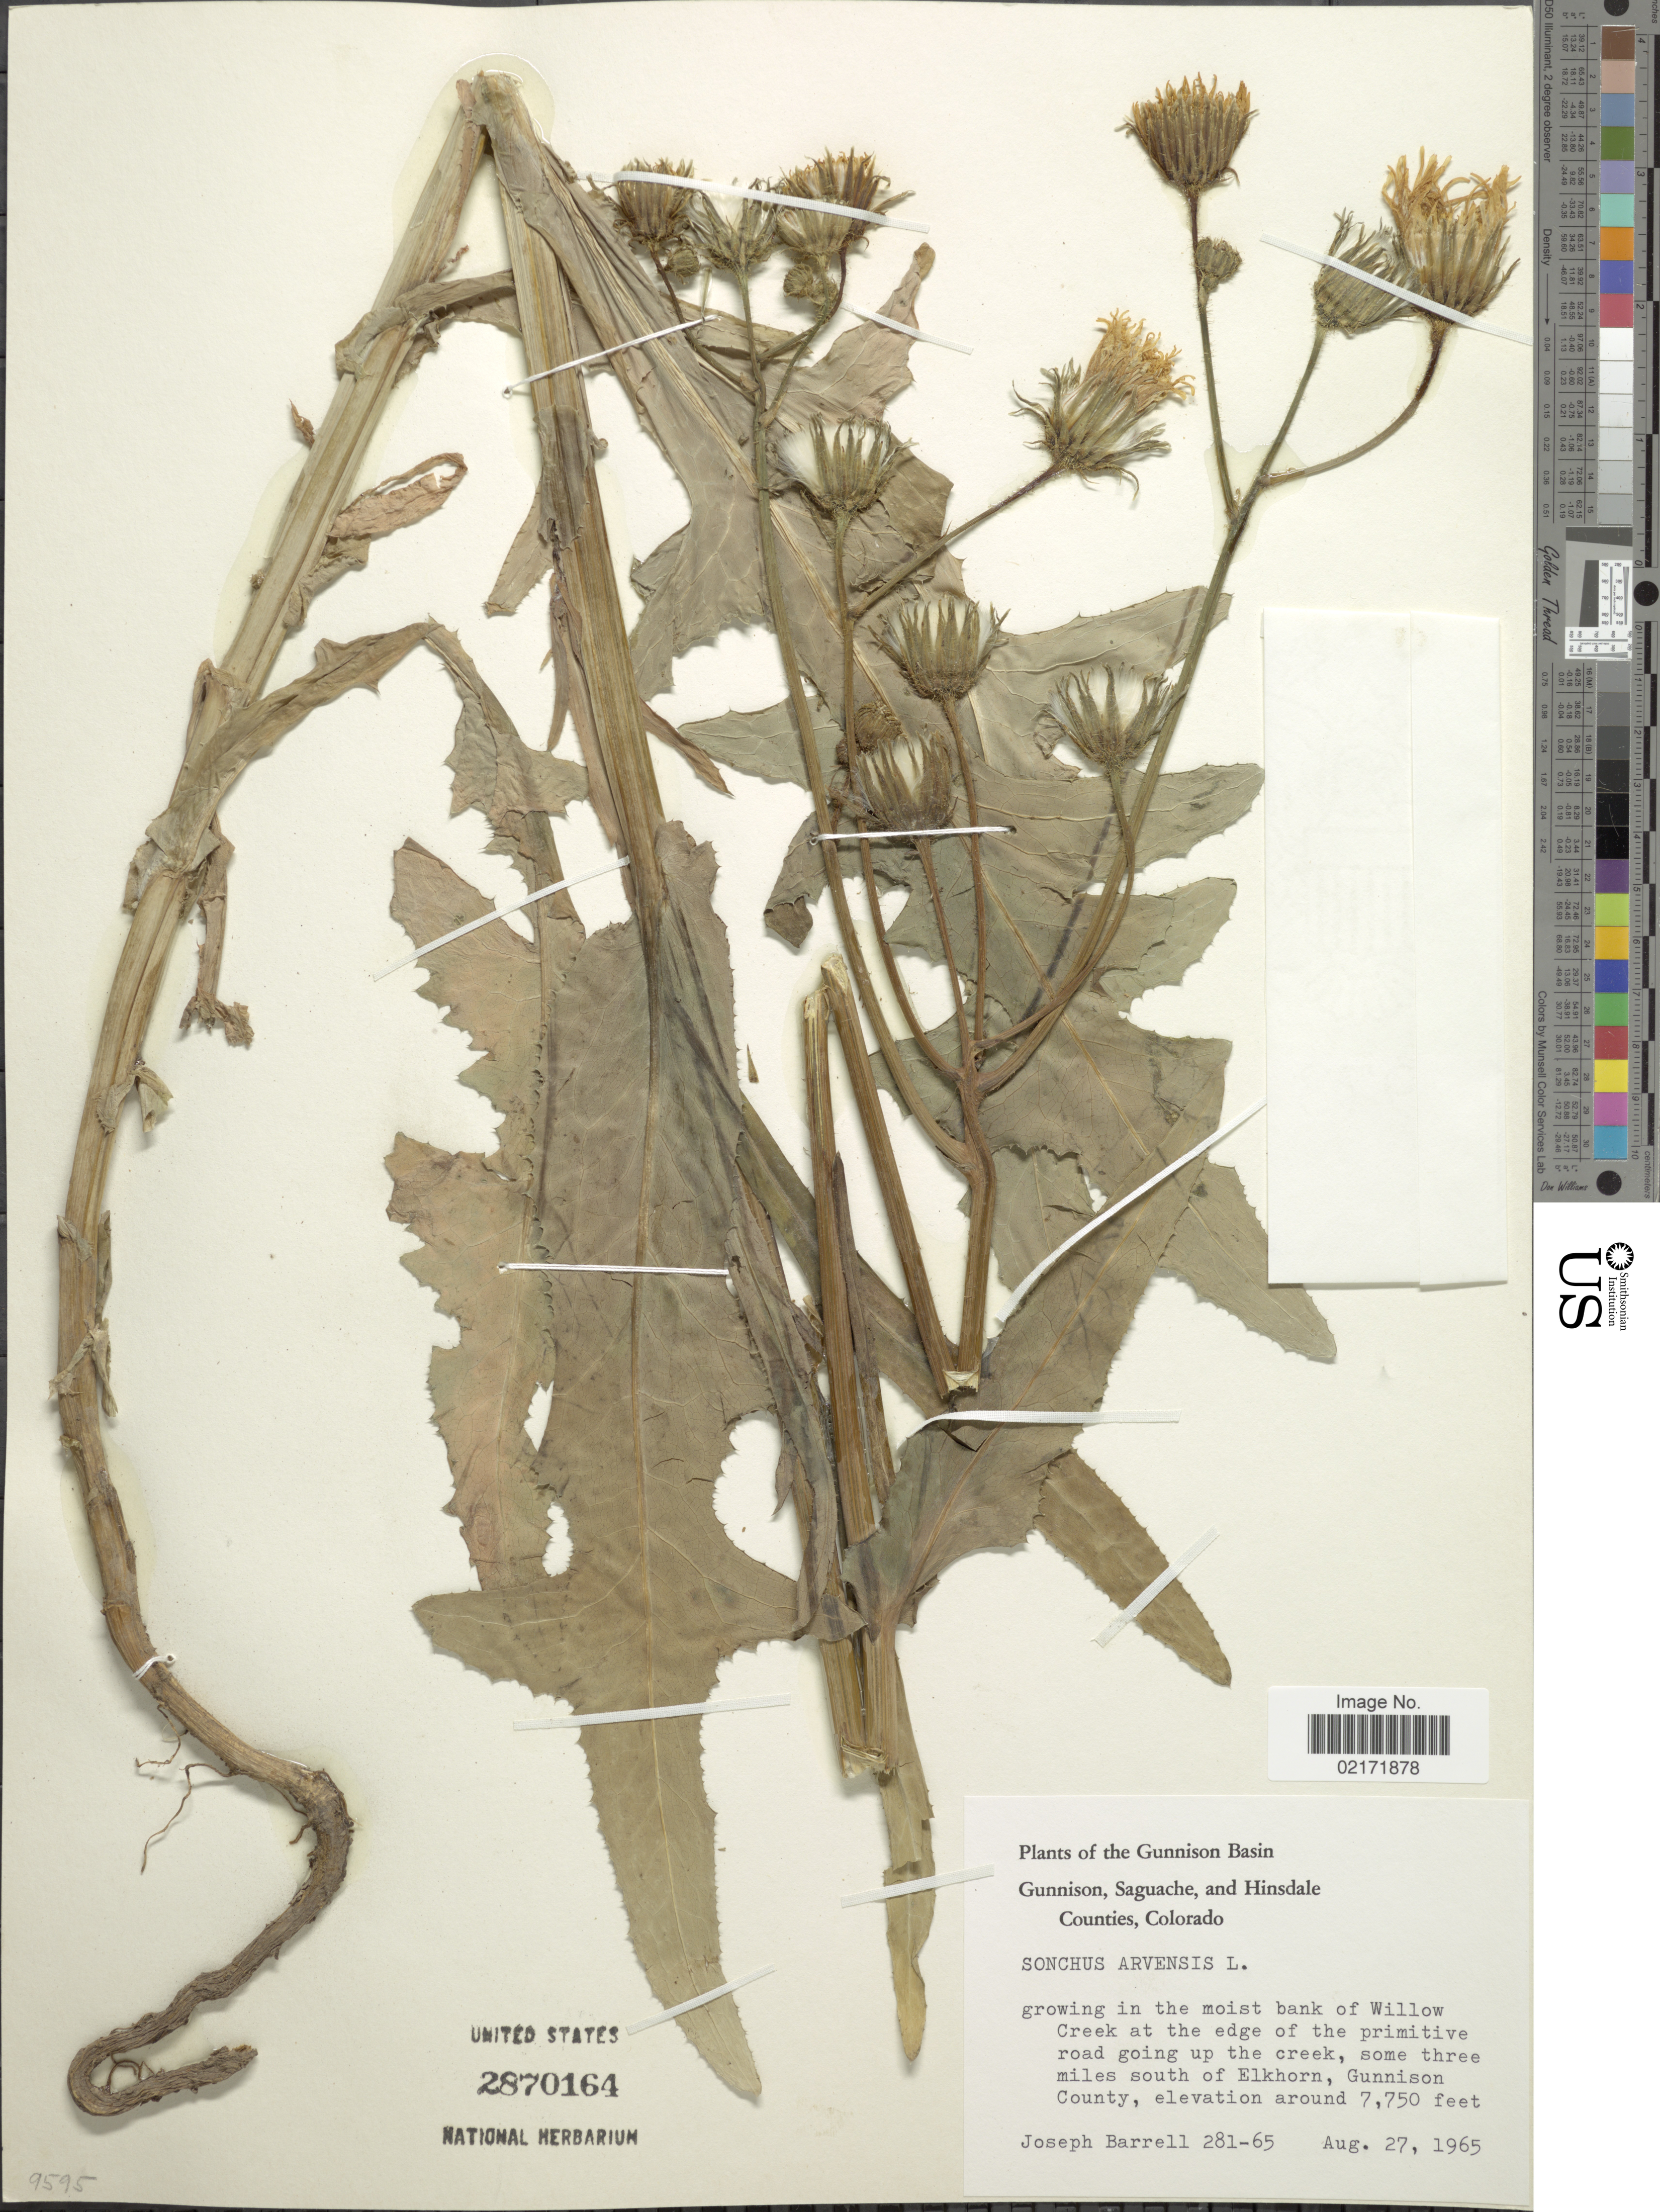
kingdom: Plantae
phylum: Tracheophyta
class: Magnoliopsida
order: Asterales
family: Asteraceae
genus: Sonchus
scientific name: Sonchus arvensis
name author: L.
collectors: J. Barrell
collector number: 281-65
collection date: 1965-08-27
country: United States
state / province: Colorado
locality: Gunnison Basin, Gunnison, Saguache, and Hinsdale Counties, in the moist bank of Willow Creek at the edge of the primitive road going up the creek, some three miles south of Elkhorn, Gunnison County.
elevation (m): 2362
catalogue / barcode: US 2870164